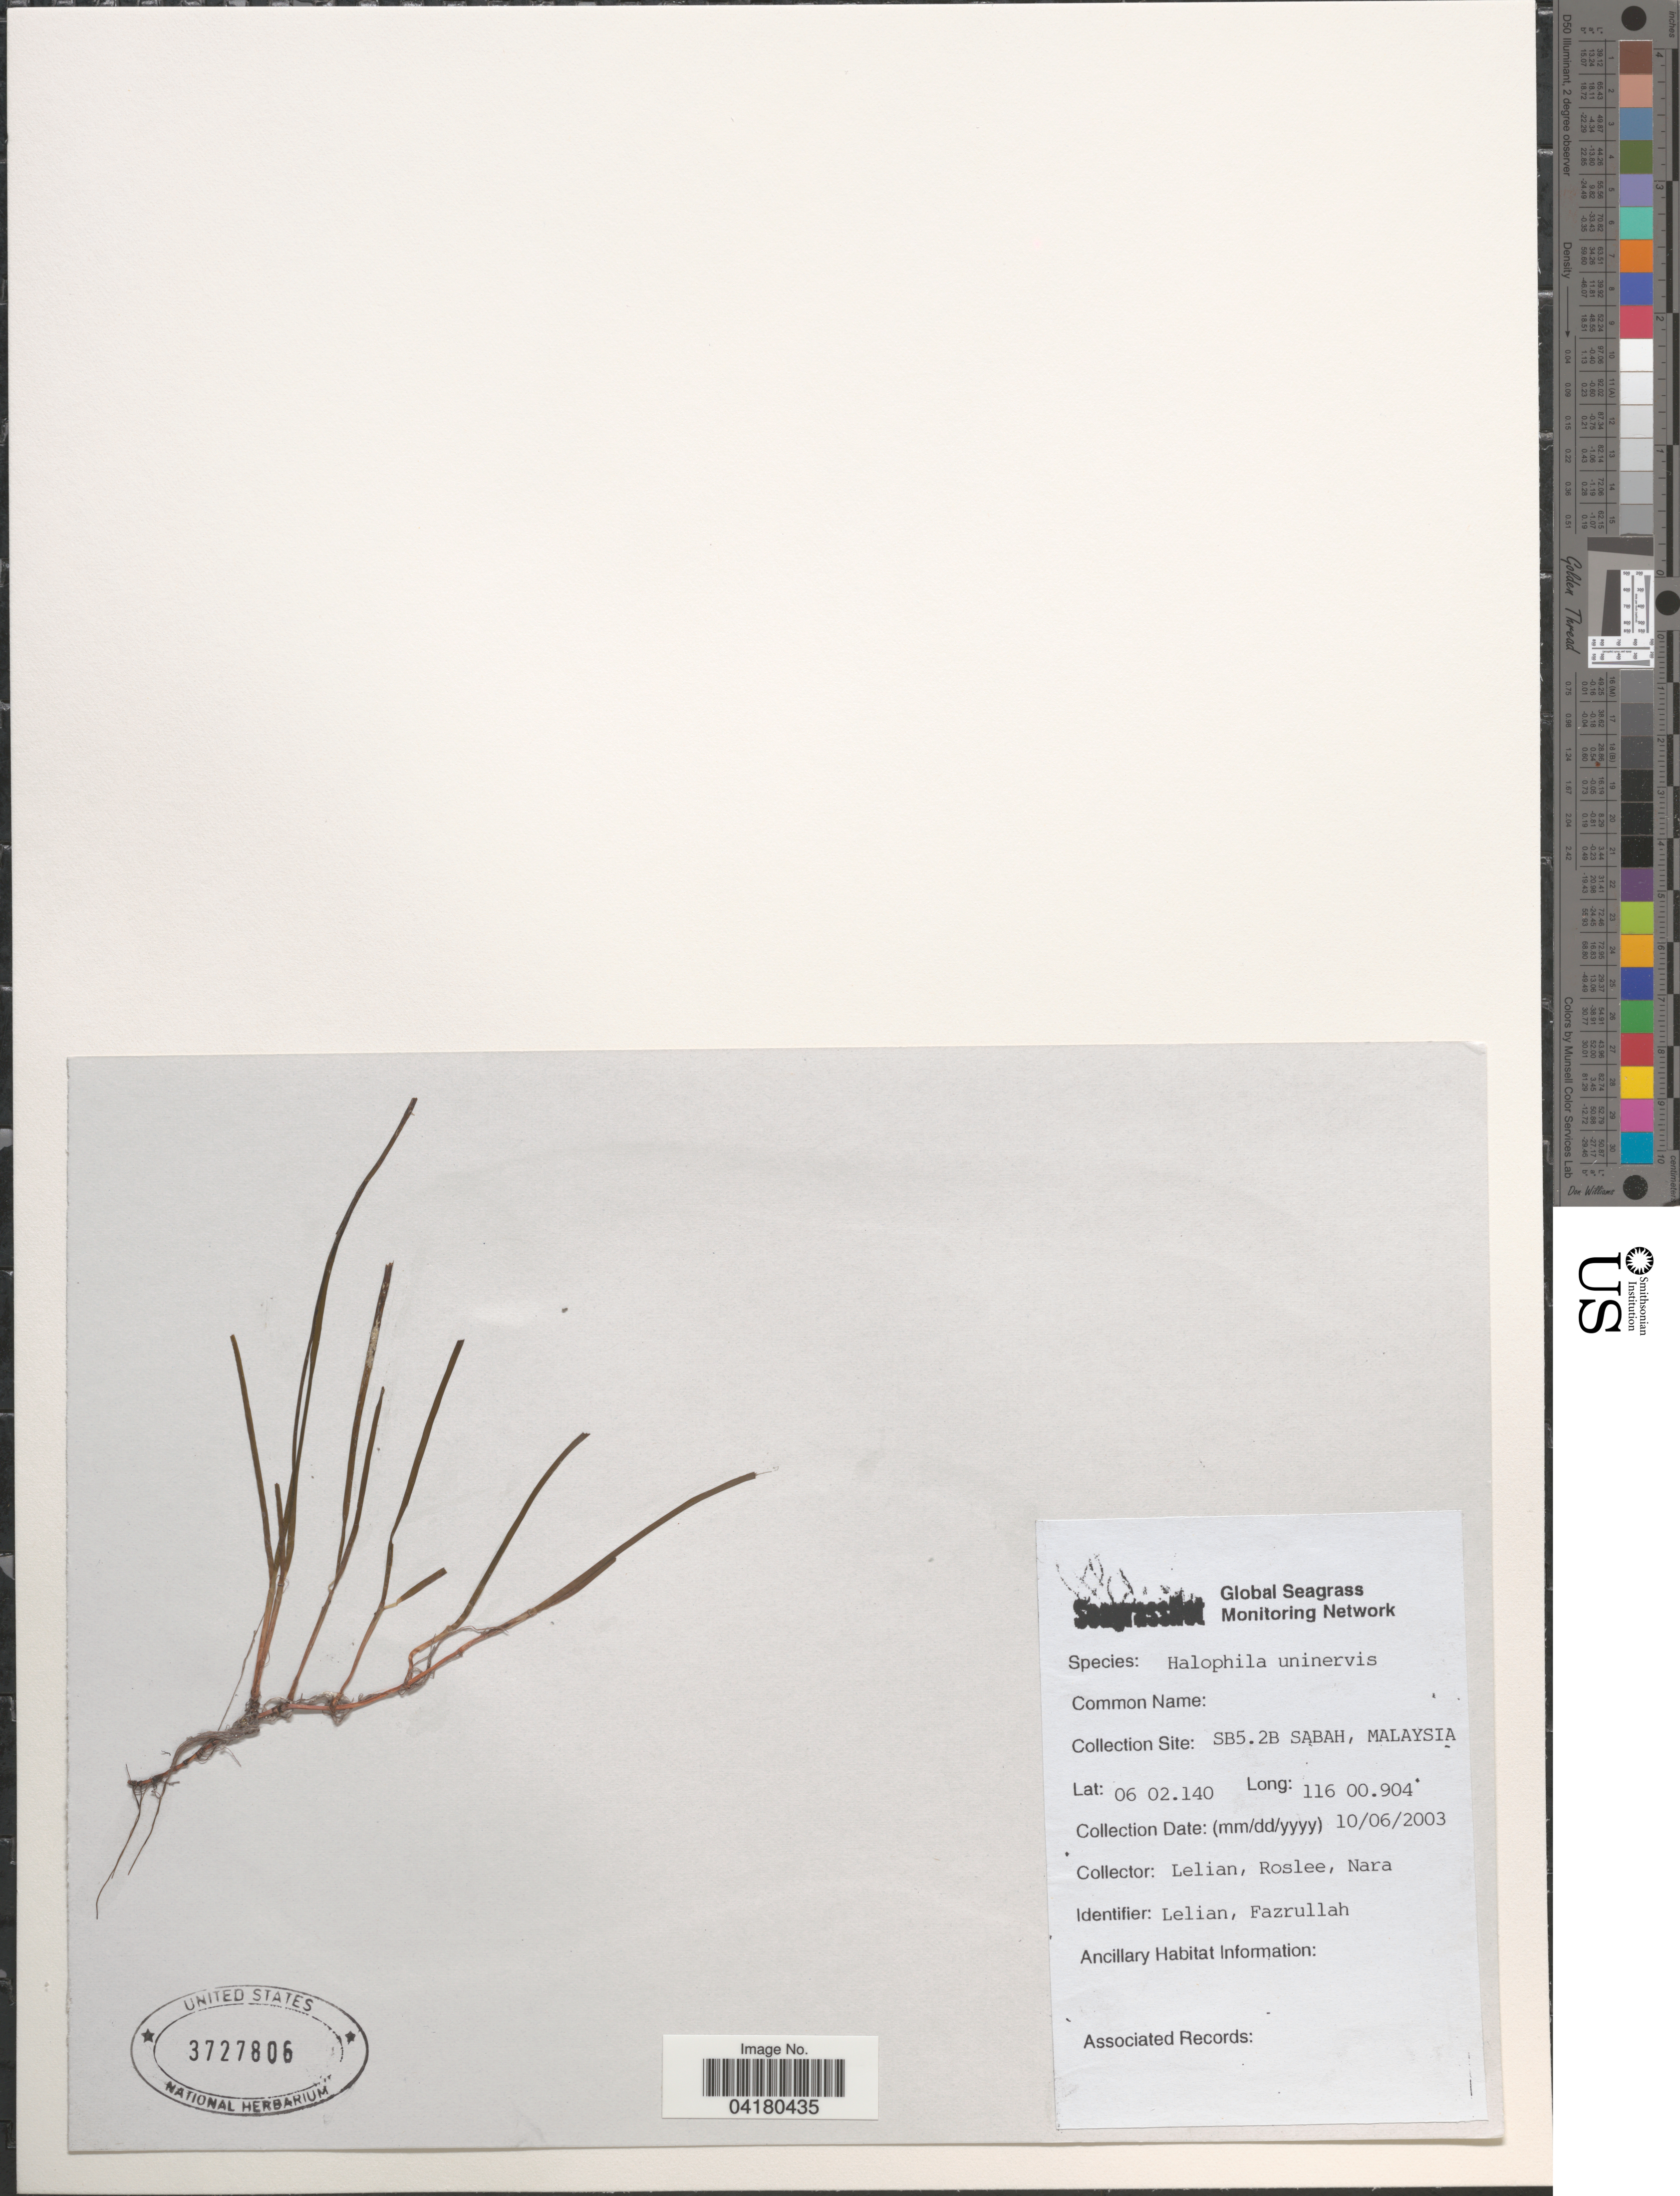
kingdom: Plantae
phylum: Tracheophyta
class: Liliopsida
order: Alismatales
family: Hydrocharitaceae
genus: Halophila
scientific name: Halophila uninervis, ined.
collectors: Lelian, Roslee & Nara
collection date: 2003-06-10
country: Malaysia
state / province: Sabah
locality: Collection Site: SB5.2B.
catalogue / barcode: US 3727806